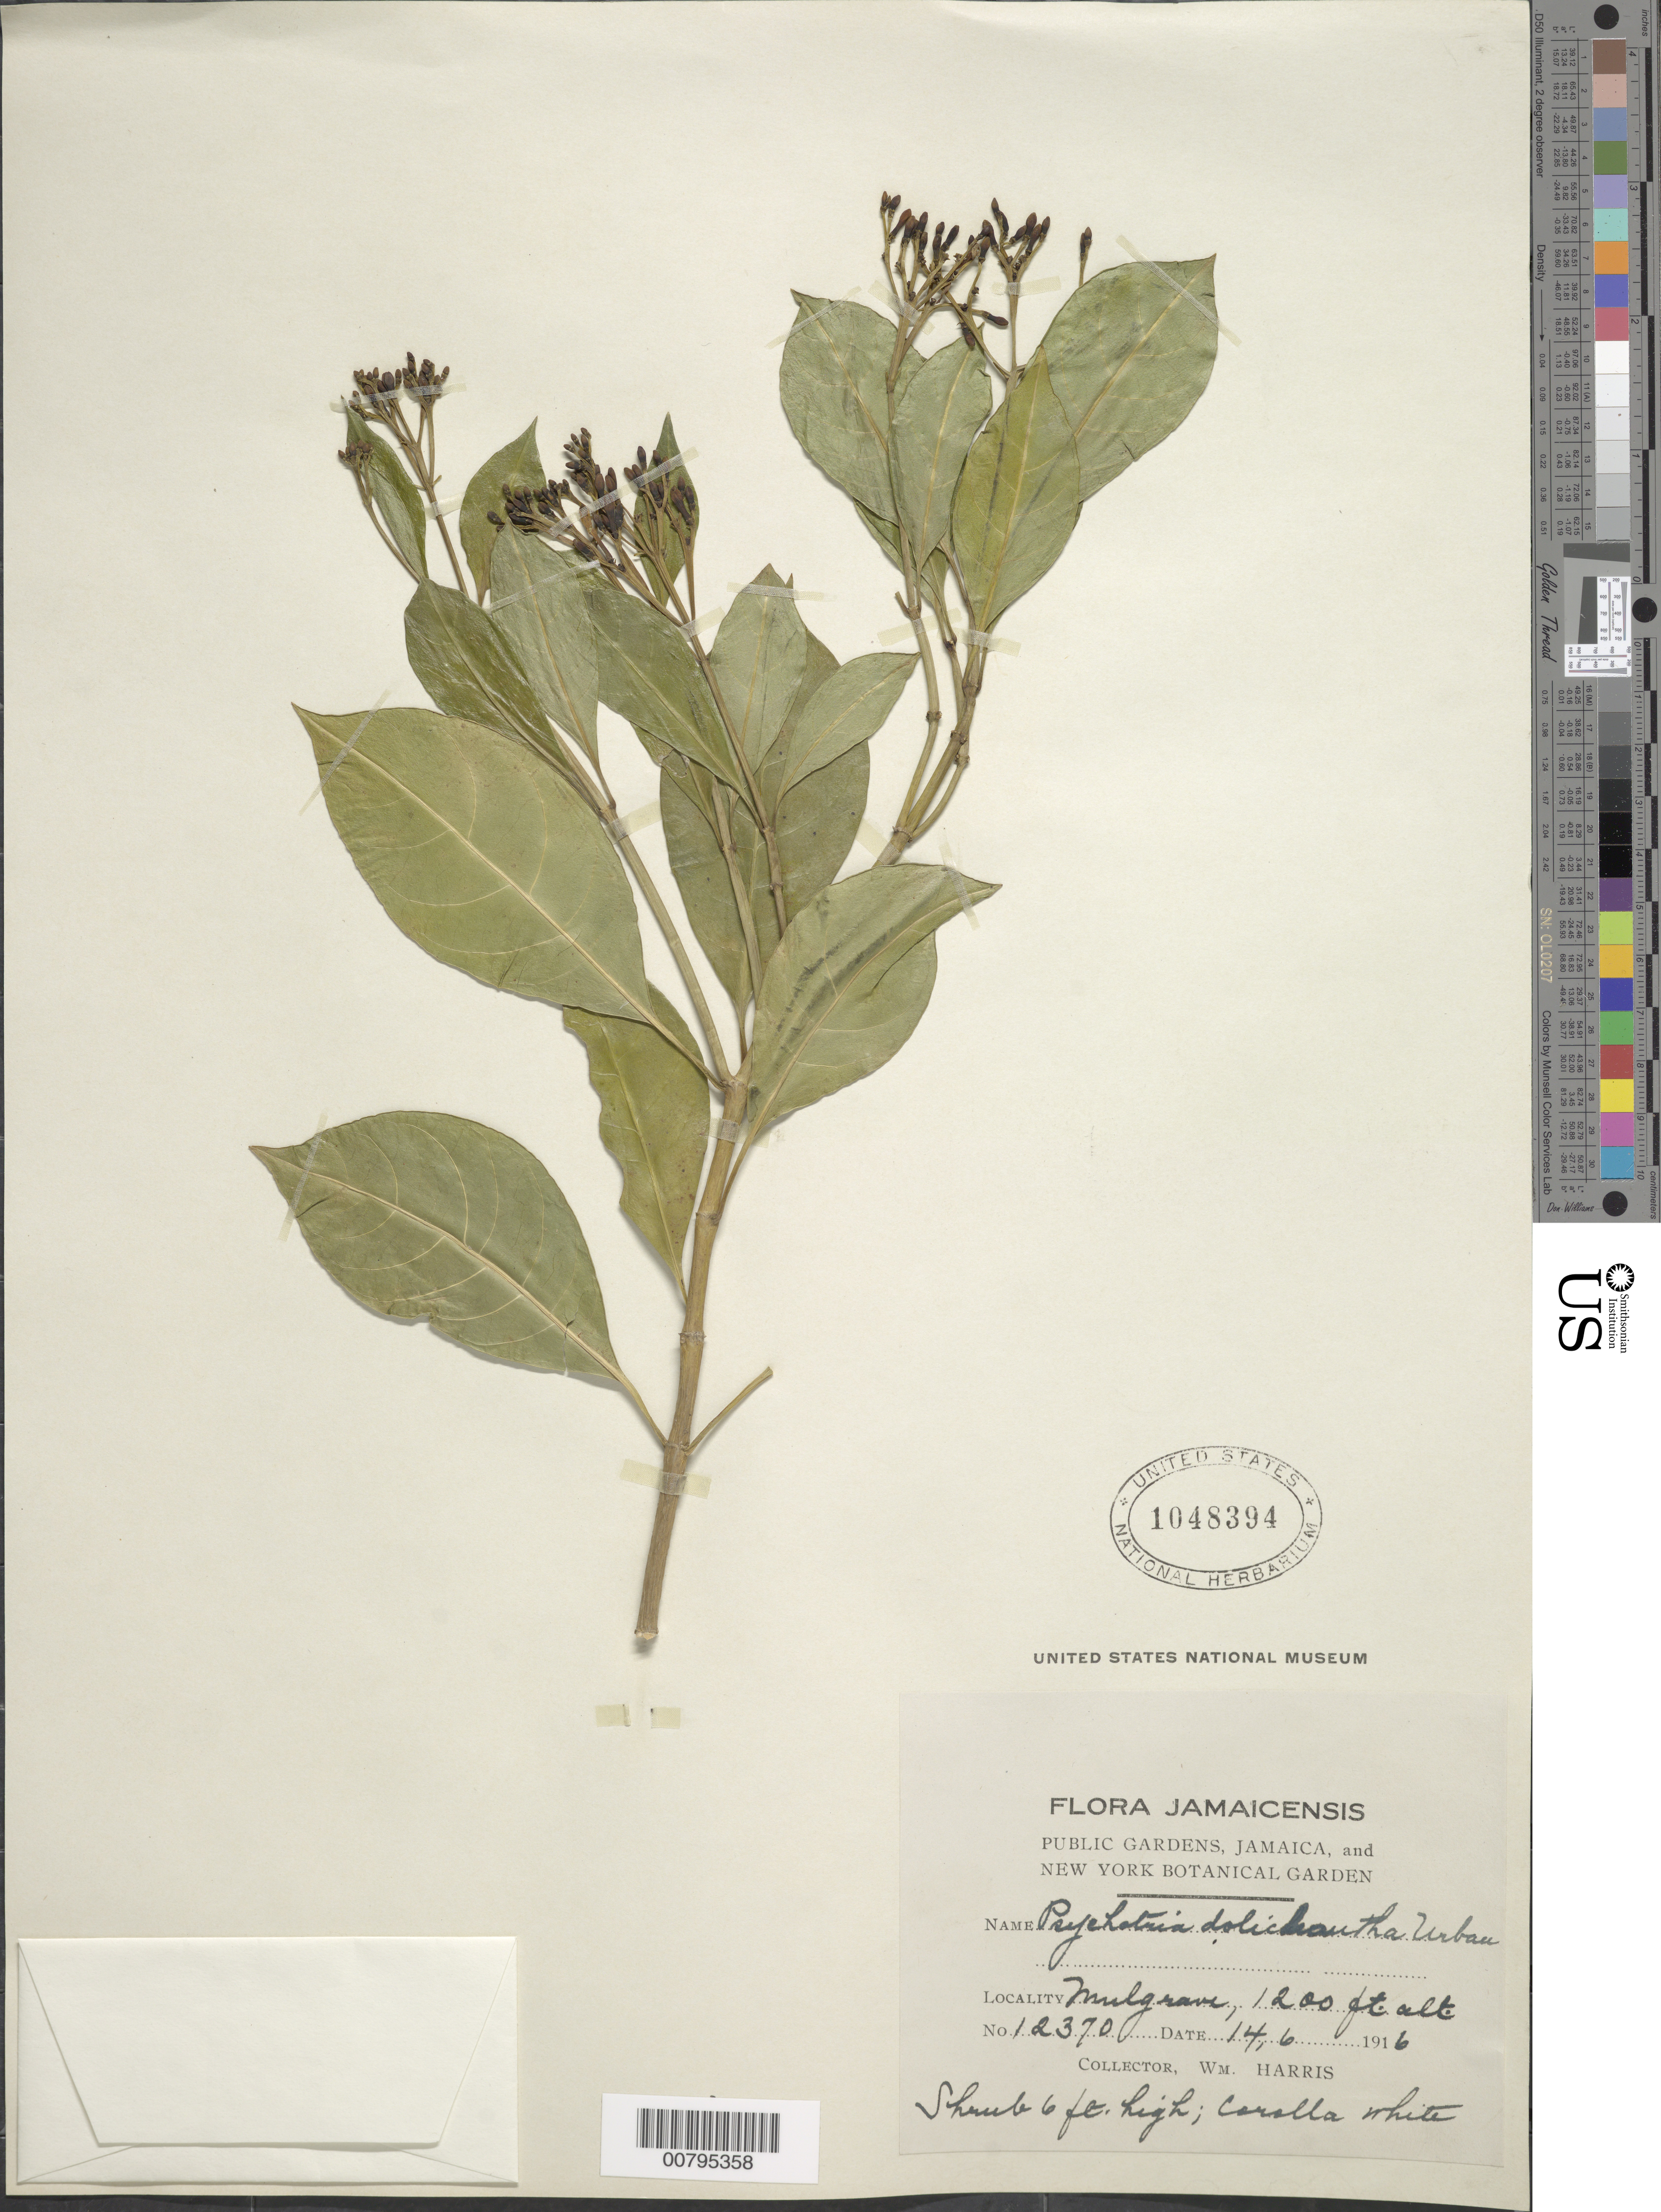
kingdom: Plantae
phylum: Tracheophyta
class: Magnoliopsida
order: Gentianales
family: Rubiaceae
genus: Psychotria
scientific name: Psychotria dolichantha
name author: Urb.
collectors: W. H. Harris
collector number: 12370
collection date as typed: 14 Jun 1916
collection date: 1916-06-14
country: Jamaica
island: Jamaica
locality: Mulgrave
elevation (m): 366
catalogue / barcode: US 1048394